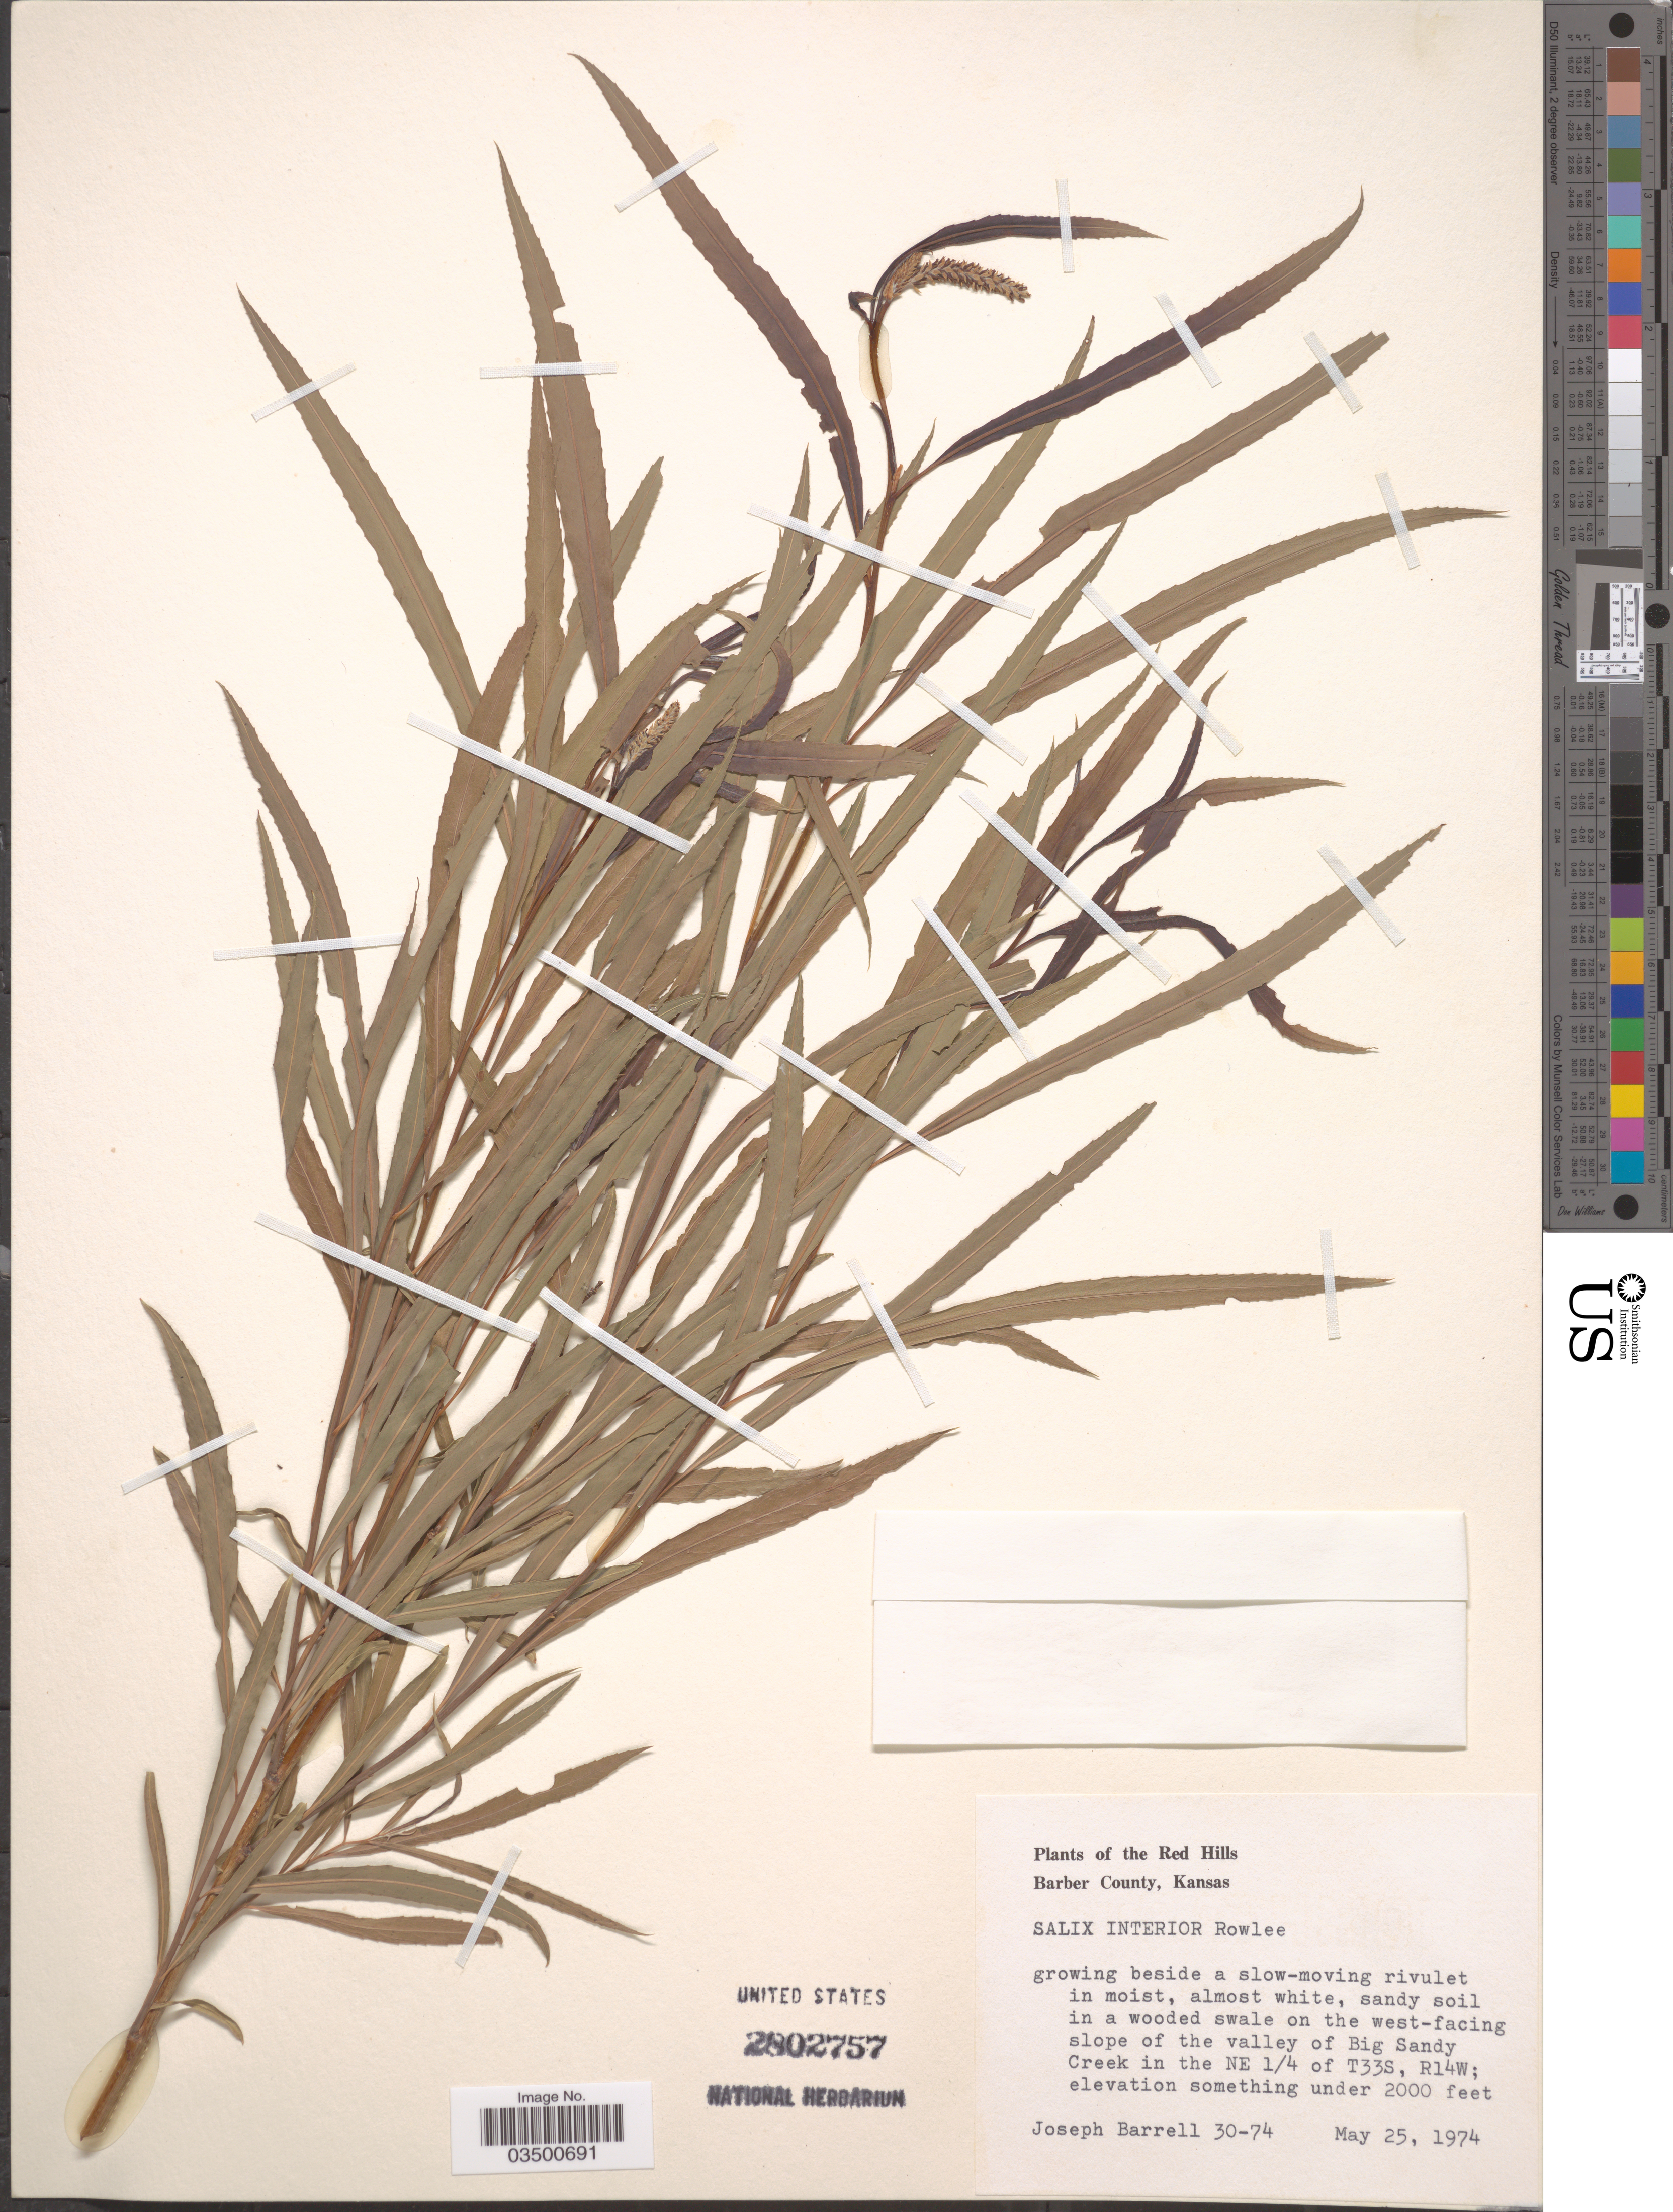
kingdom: Plantae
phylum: Tracheophyta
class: Magnoliopsida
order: Malpighiales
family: Salicaceae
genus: Salix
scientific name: Salix interior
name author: Rowlee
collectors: J. Barrell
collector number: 30-74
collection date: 1974-05-25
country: United States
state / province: Kansas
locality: The Red Hills. Barber County. In a wooded swale on the west-facing slope of the valley of Big Sandy Creek in the NE 1/4 of T33S, R14W.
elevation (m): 610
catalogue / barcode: US 2802757